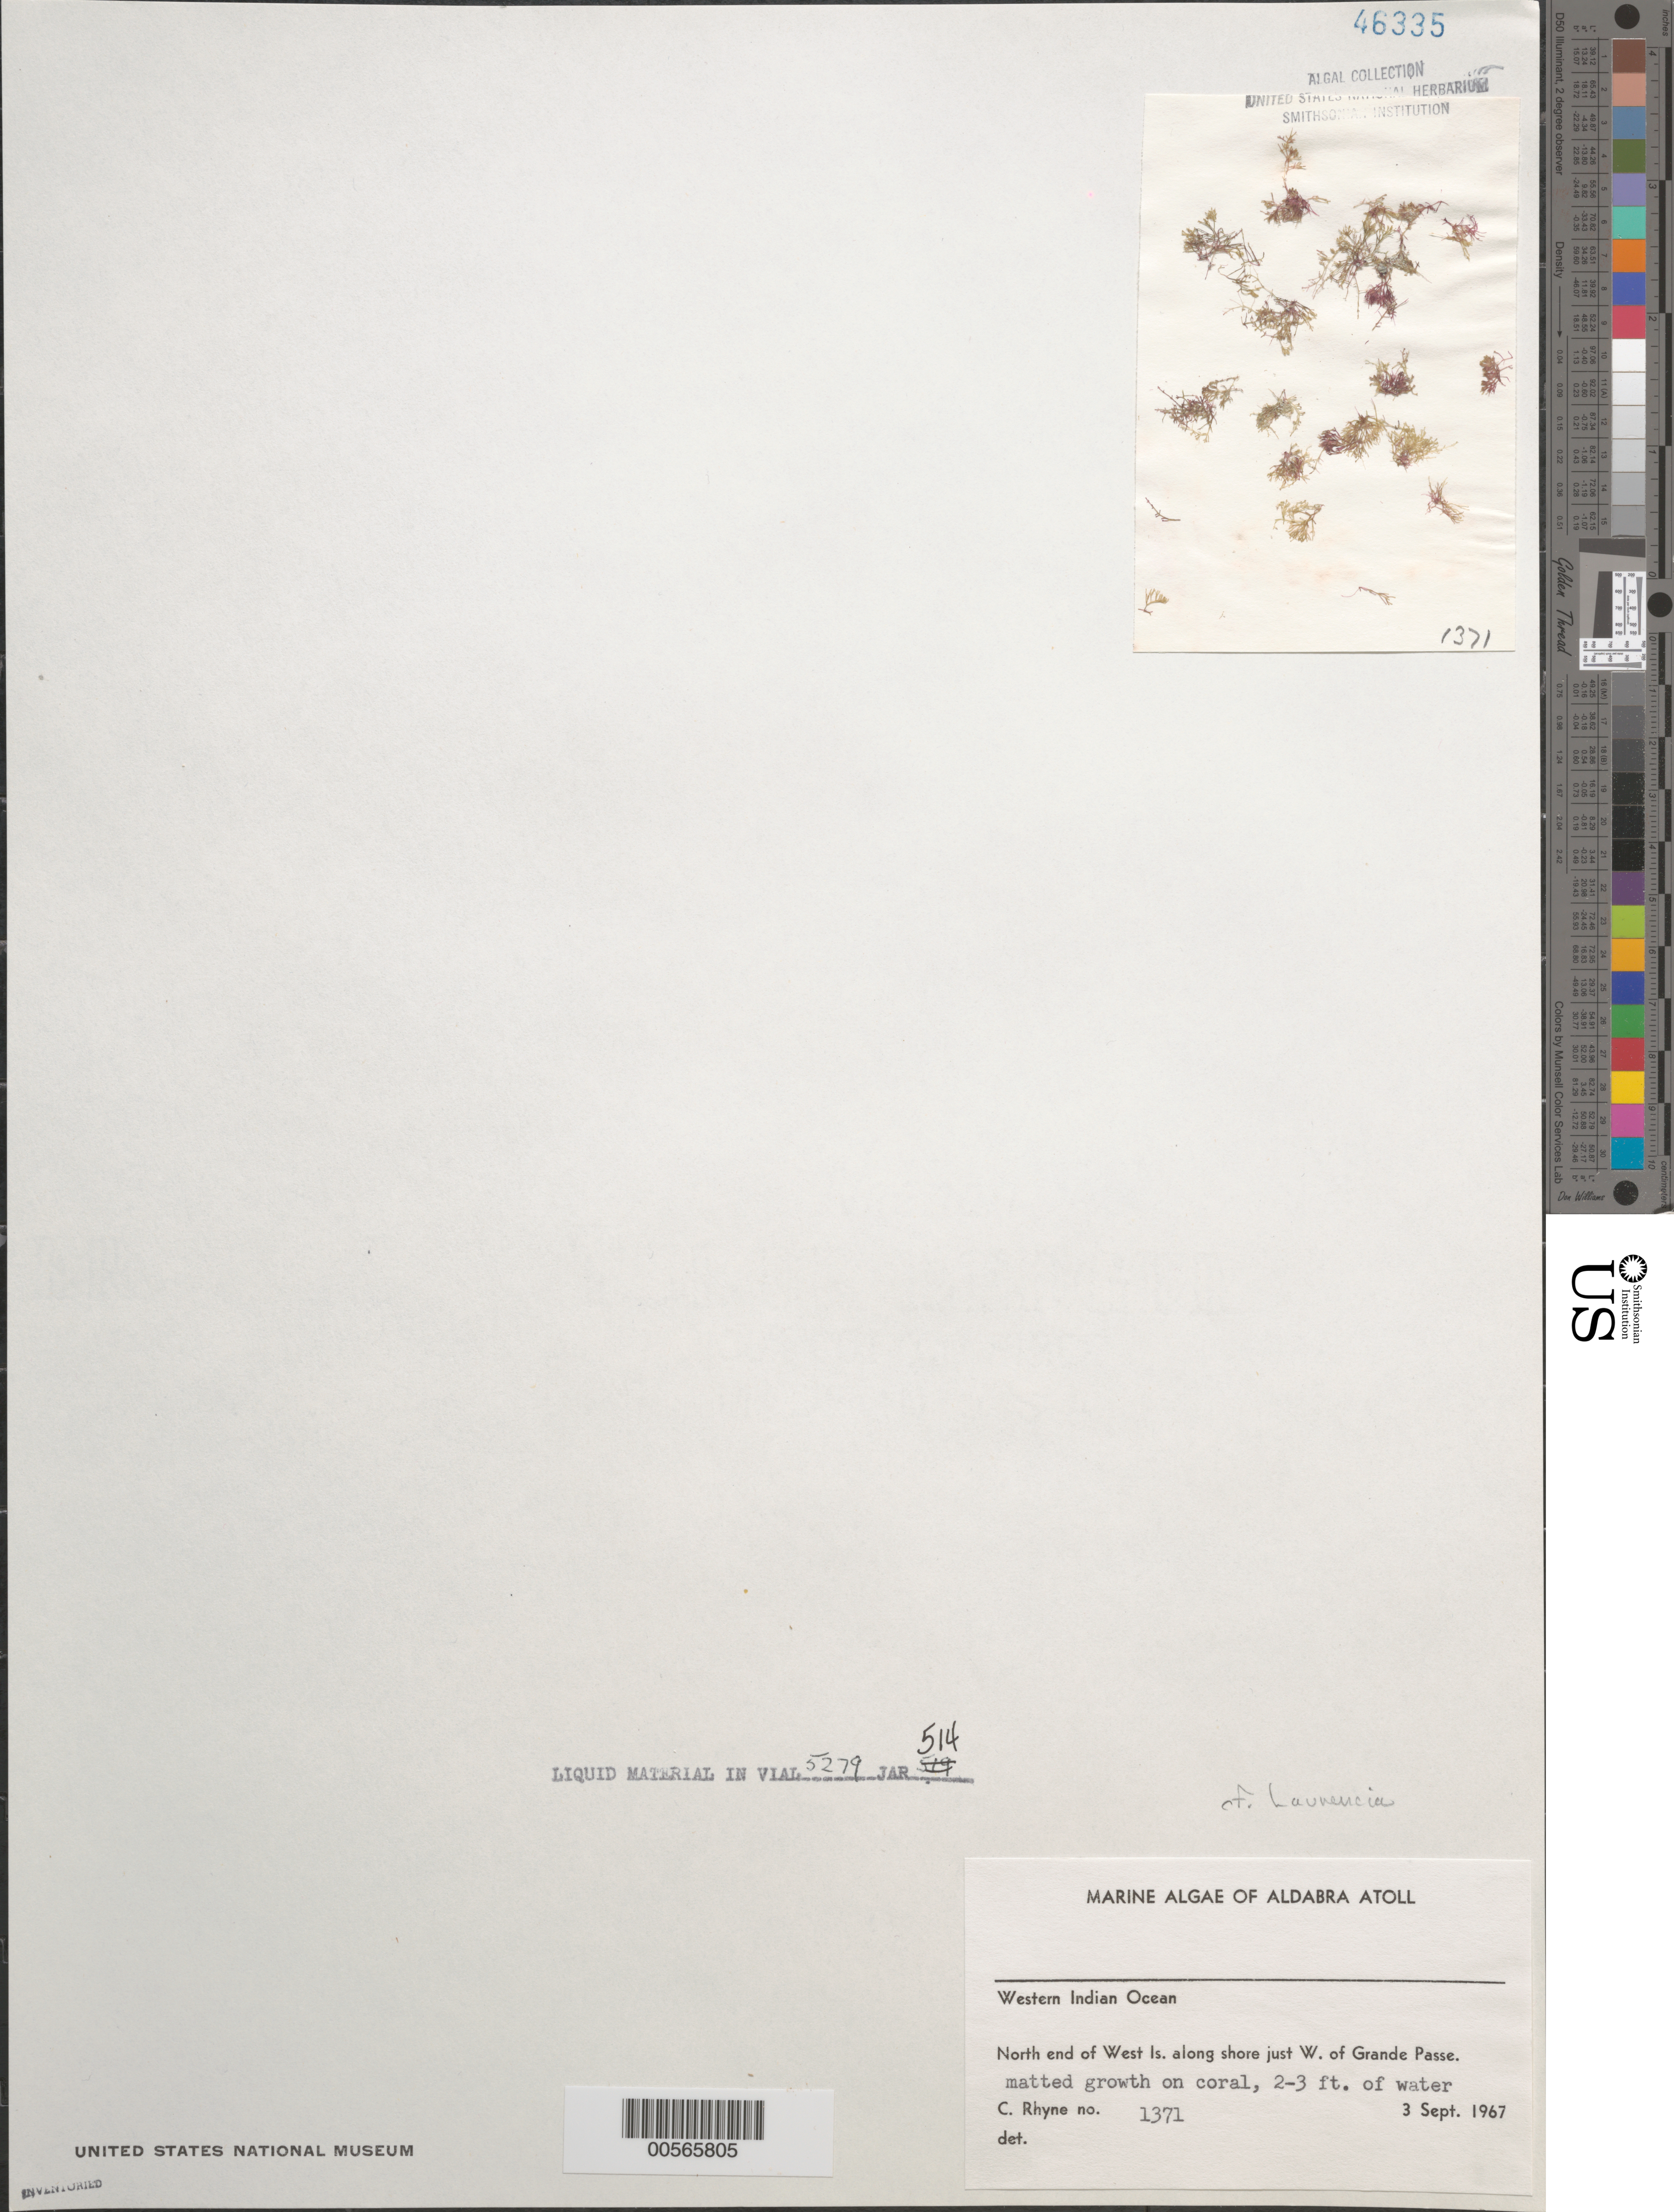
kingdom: Plantae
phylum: Rhodophyta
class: Florideophyceae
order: Ceramiales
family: Rhodomelaceae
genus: Laurencia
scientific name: Laurencia sp.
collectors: C. Rhyne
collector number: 1371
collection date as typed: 03 Sep 1967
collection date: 1967-09-03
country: Seychelles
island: Aldabra Atoll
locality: West Islet, Just west of Grande Pass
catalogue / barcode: US 46335